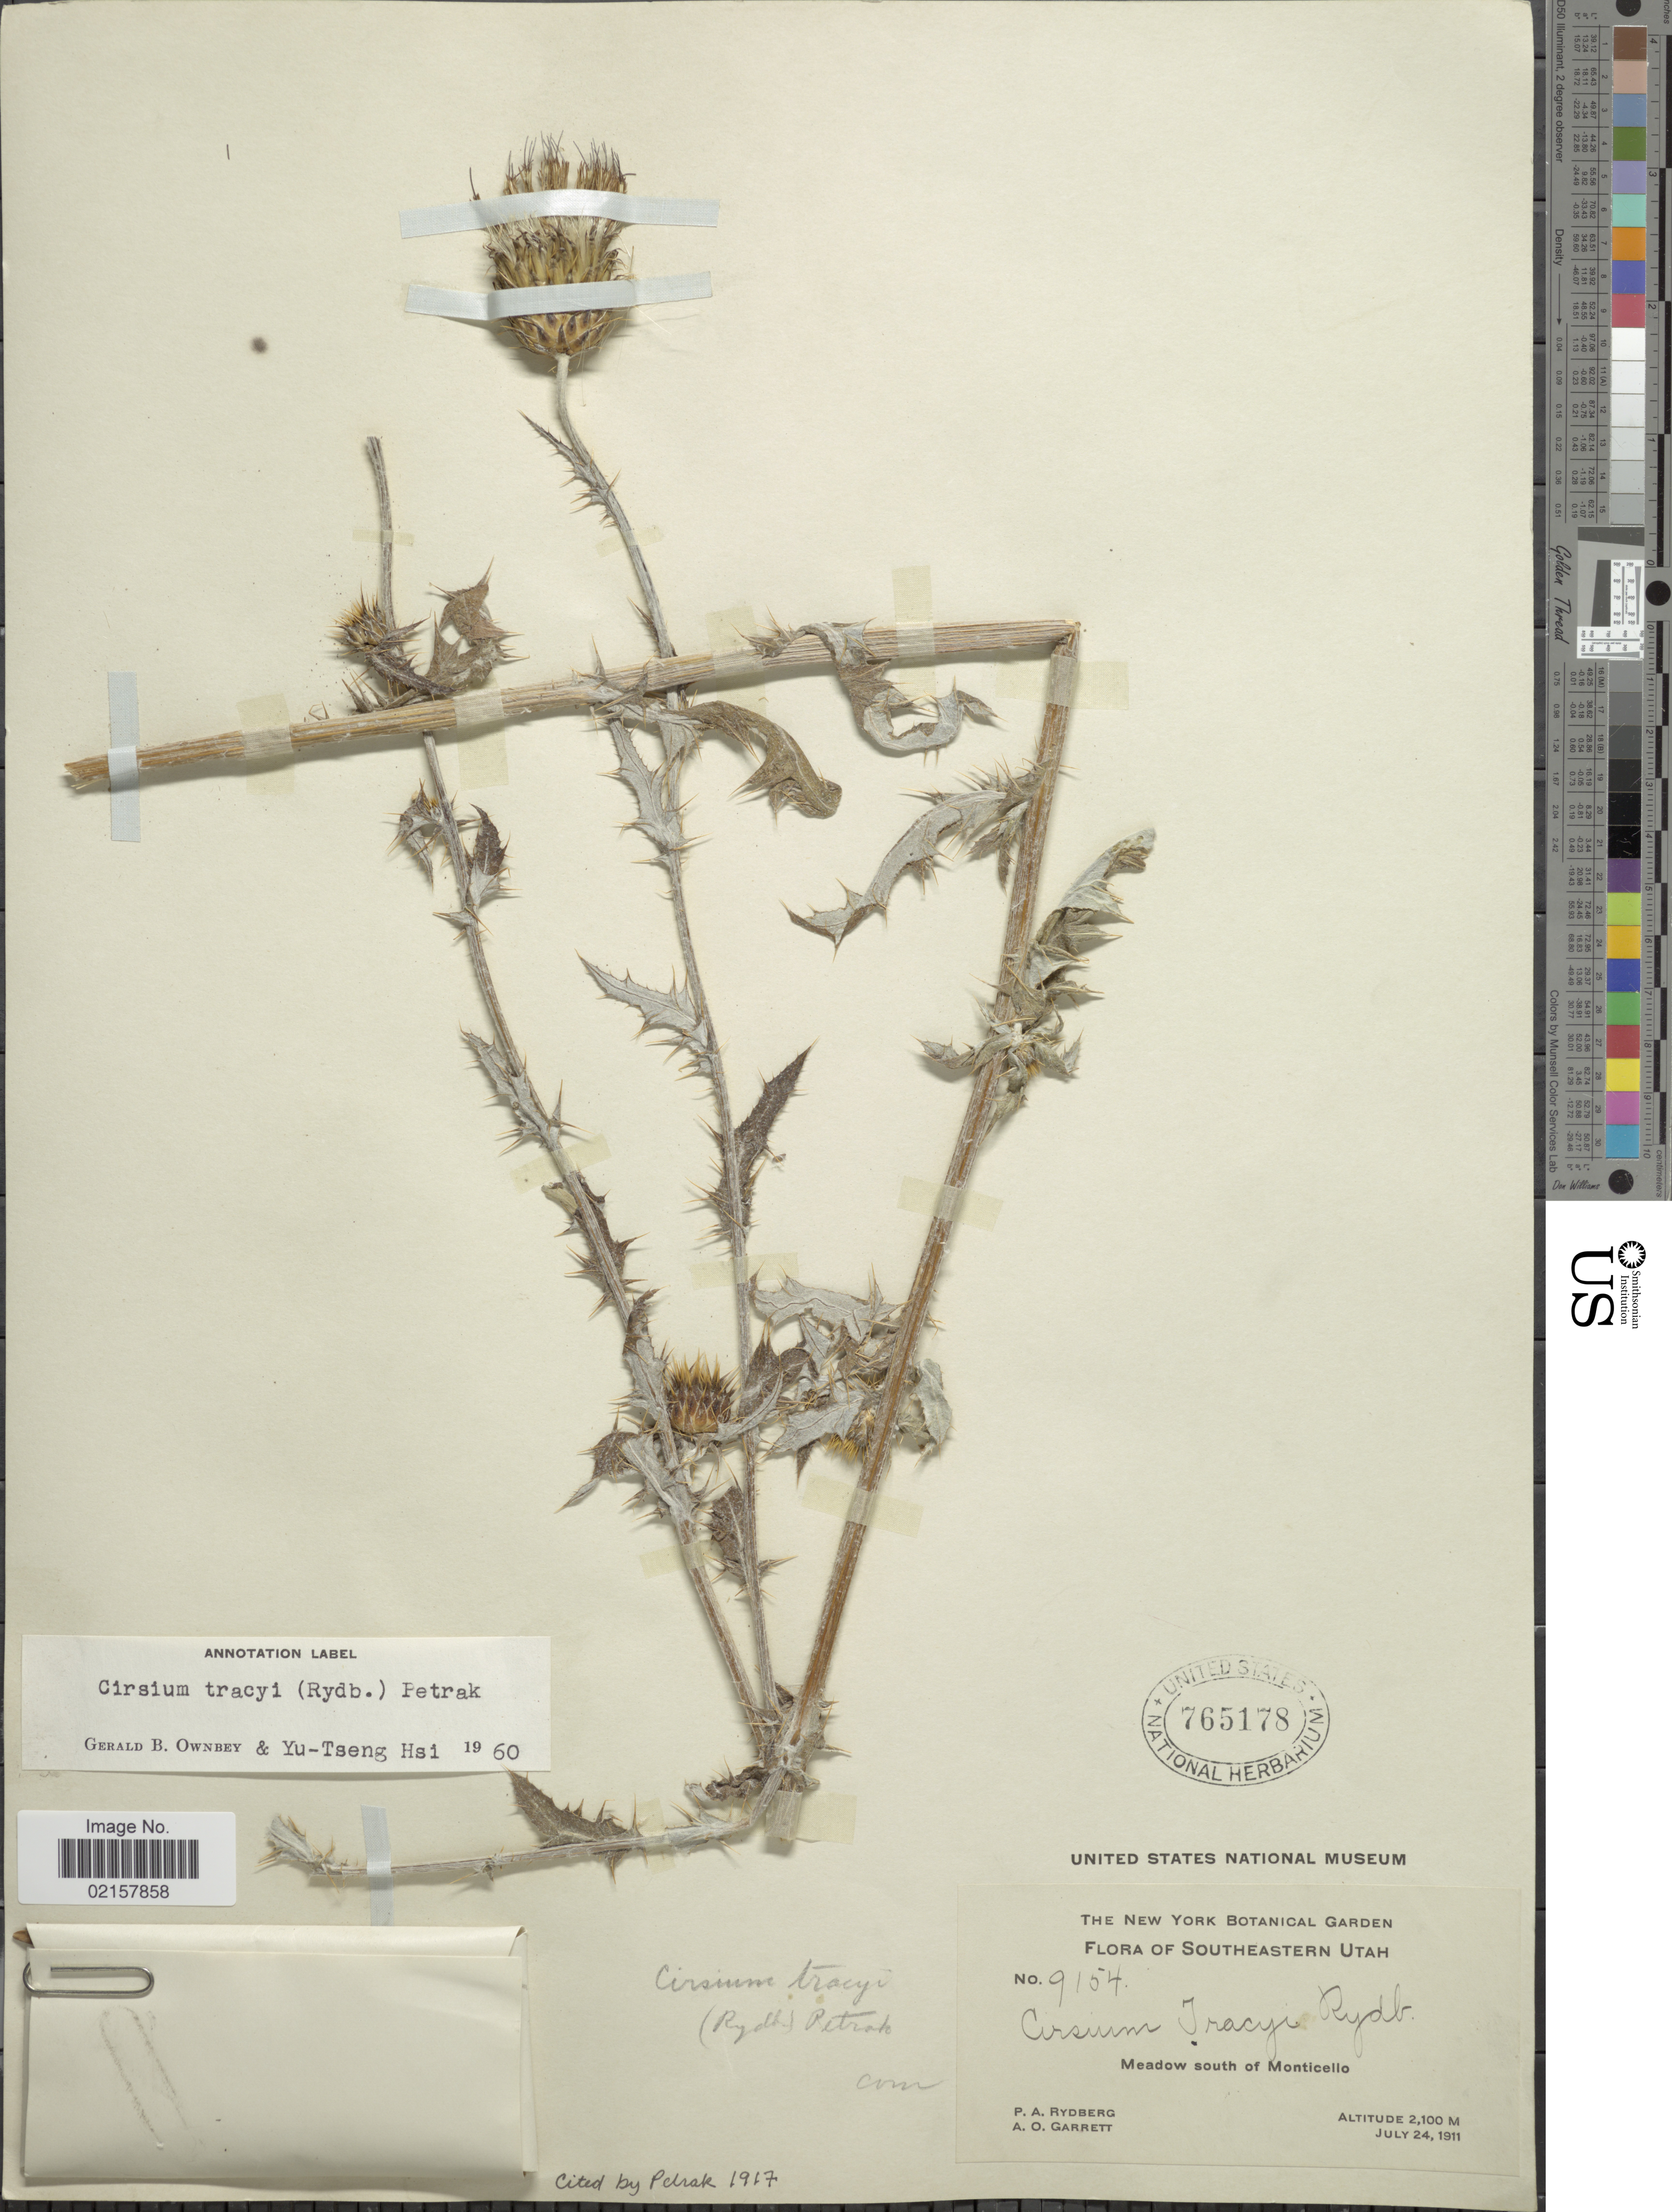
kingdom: Plantae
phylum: Tracheophyta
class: Magnoliopsida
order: Asterales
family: Asteraceae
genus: Cirsium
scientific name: Cirsium tracyi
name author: (Rydb.) Petr.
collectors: P. A. Rydberg & A. O. Garrett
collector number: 9154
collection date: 1911-07-24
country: United States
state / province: Utah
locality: Southeastern Utah, meadow south of Monticello.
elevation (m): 2100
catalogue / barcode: US 765178